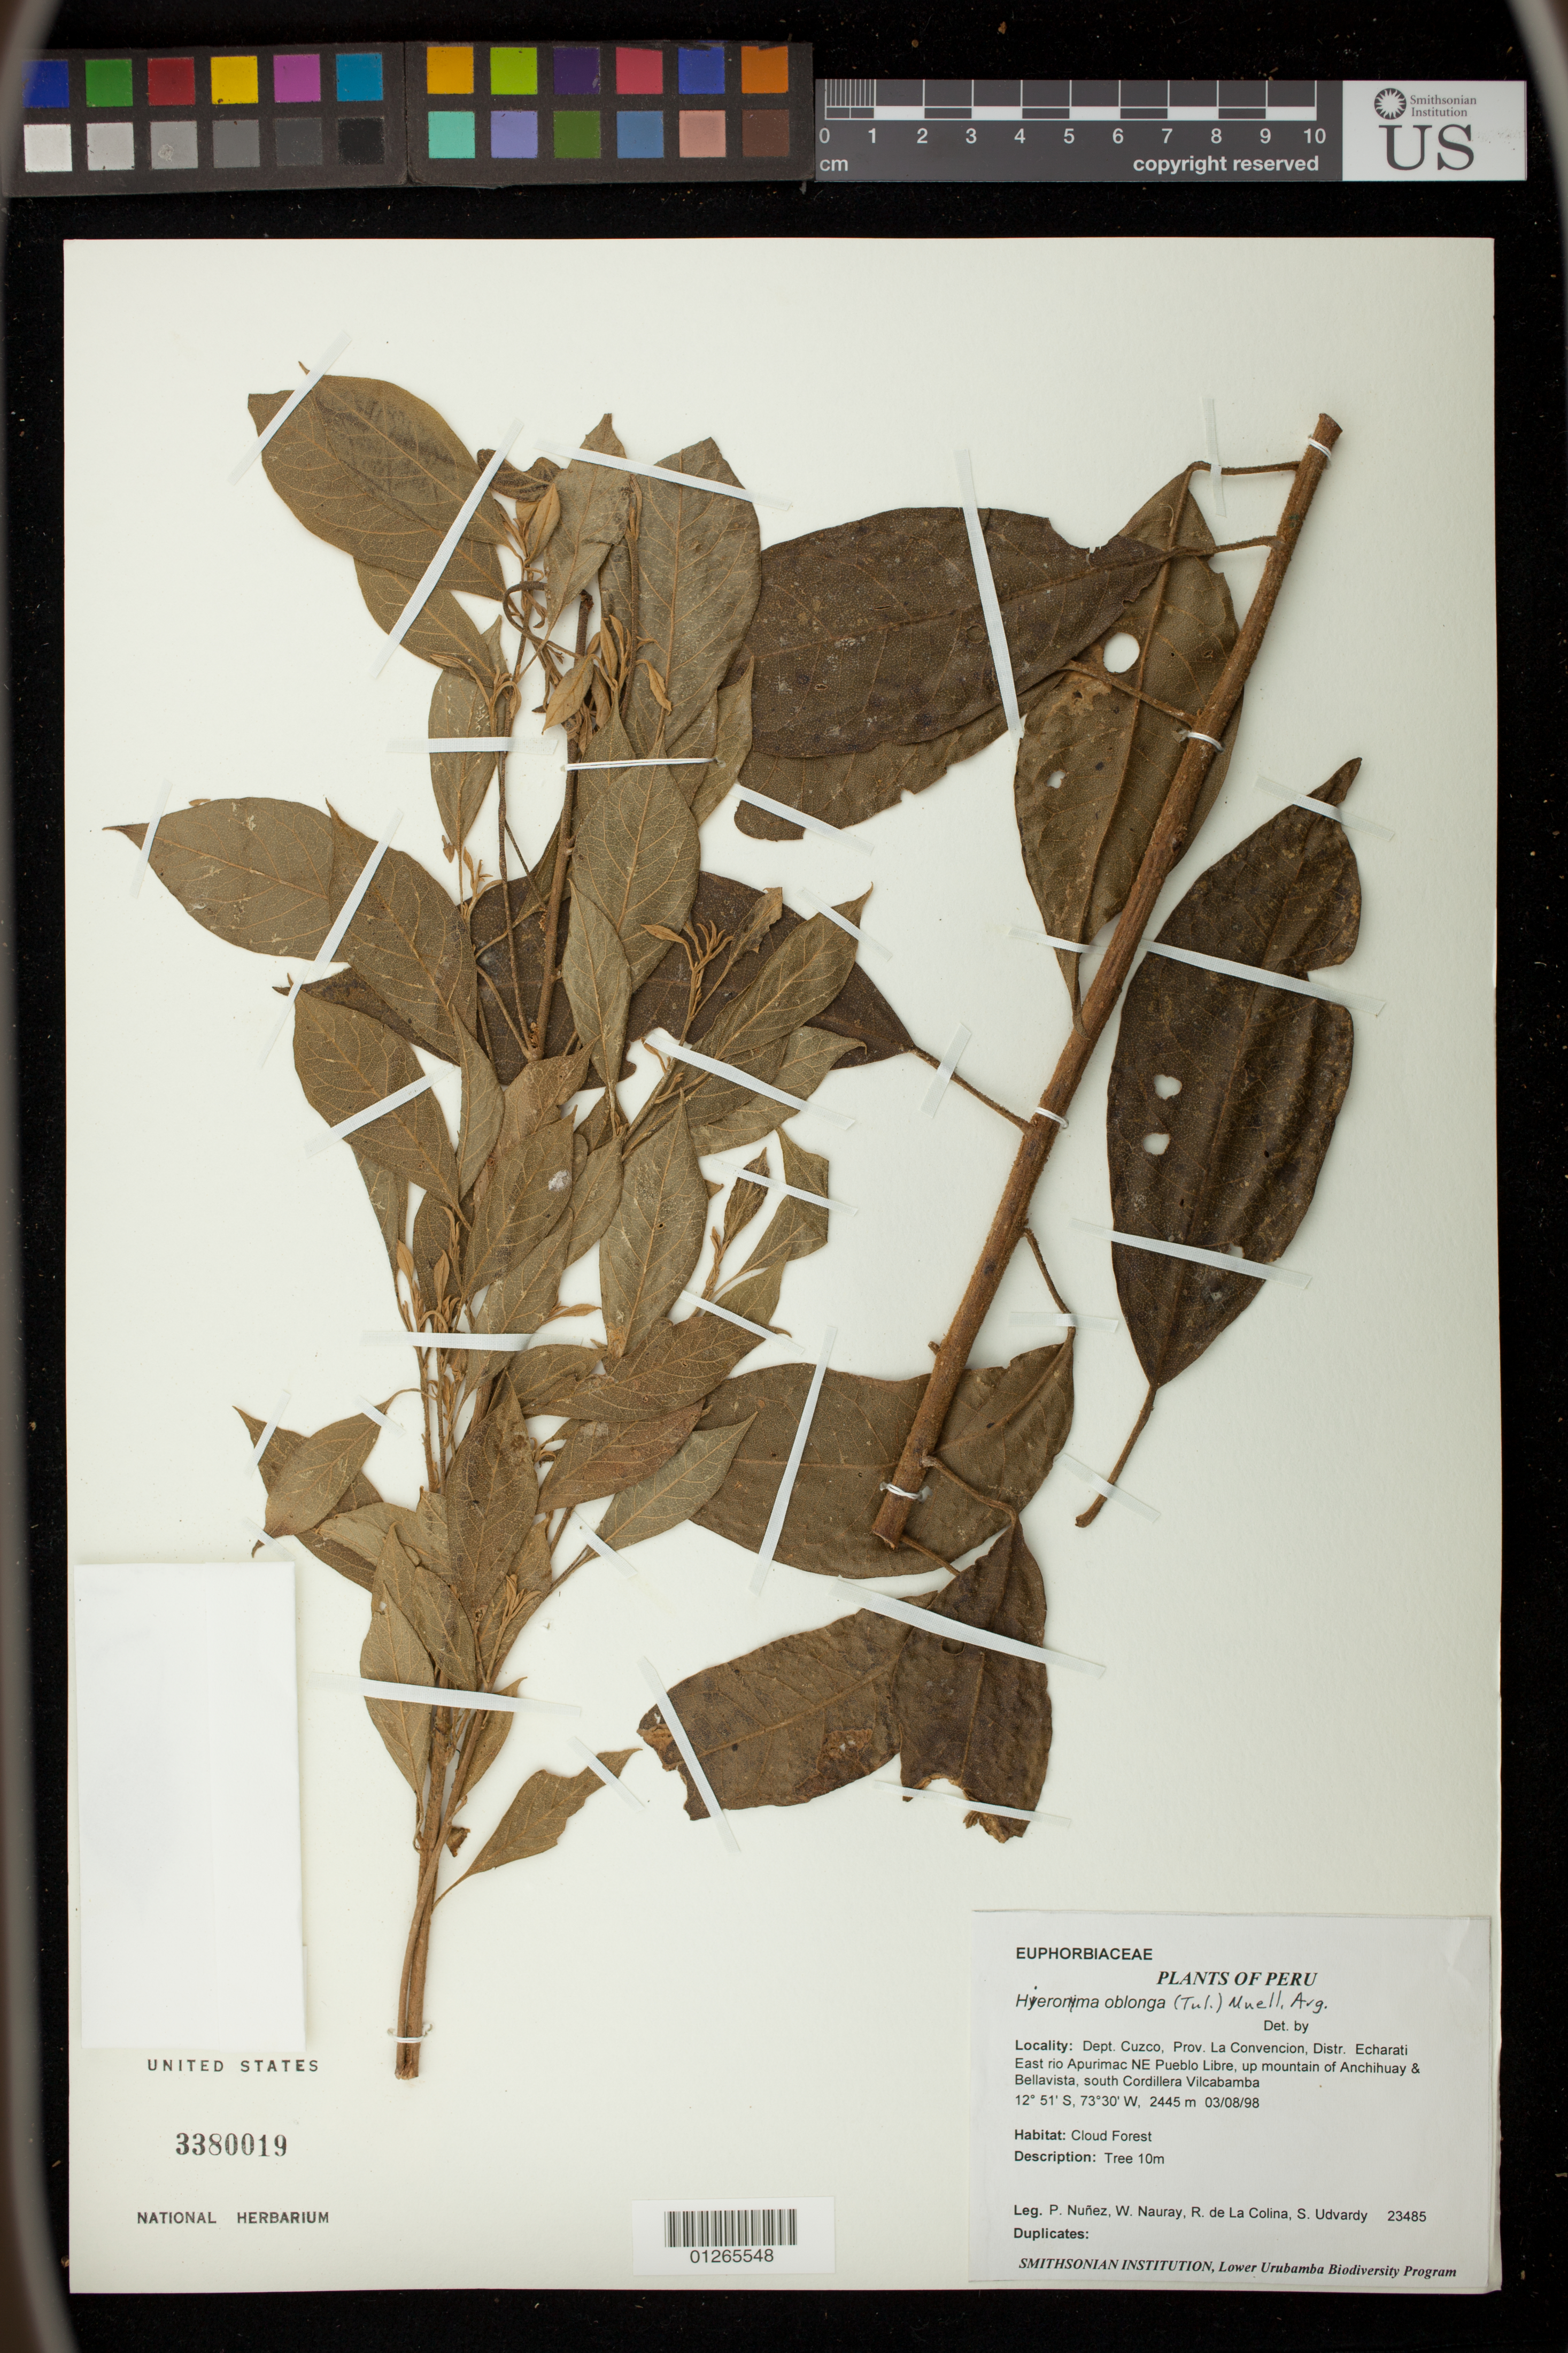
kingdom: Plantae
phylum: Tracheophyta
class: Magnoliopsida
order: Malpighiales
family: Phyllanthaceae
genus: Hieronyma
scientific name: Hieronyma oblonga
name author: (Tul.) Müll. Arg.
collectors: P. Nuñez V.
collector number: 23485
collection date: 1998-08-03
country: Peru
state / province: Cusco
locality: Villa Mora, Rio Janeira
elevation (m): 2445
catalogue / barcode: US 3380019